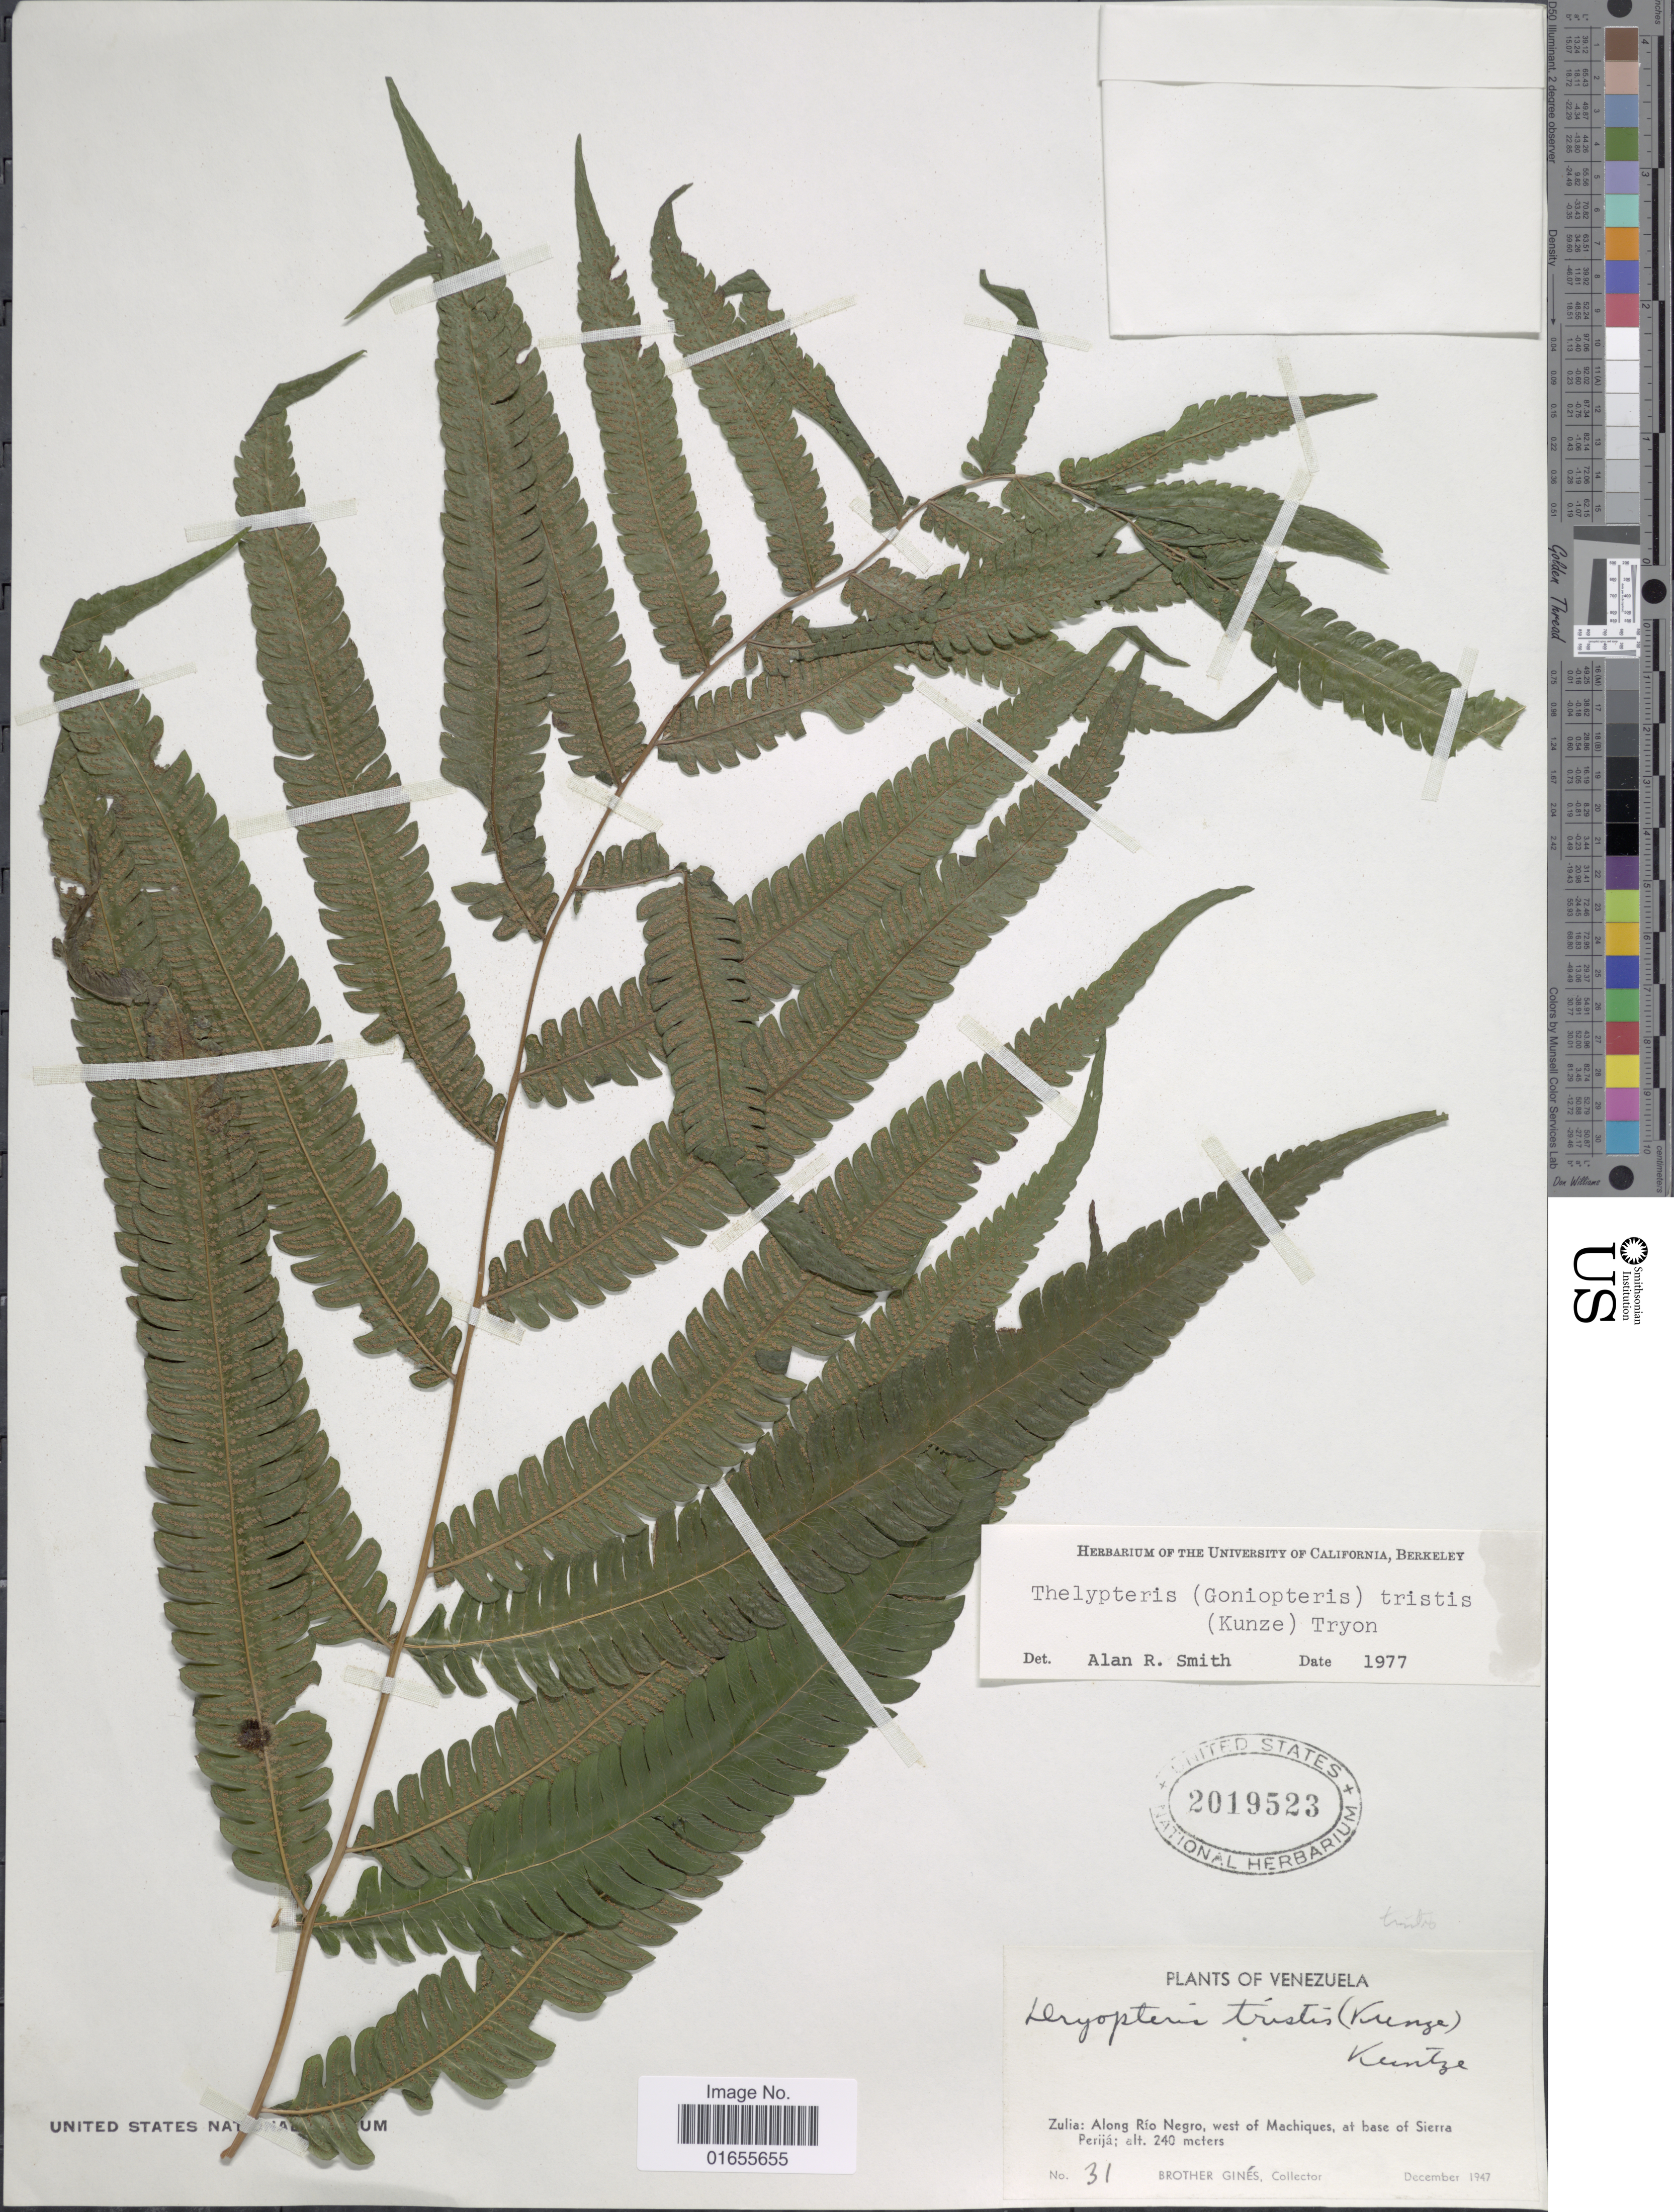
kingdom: Plantae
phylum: Tracheophyta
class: Polypodiopsida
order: Polypodiales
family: Thelypteridaceae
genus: Goniopteris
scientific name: Goniopteris tristis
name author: (Kuntze) Brade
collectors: Bro. Gines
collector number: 31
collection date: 1947-12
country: Venezuela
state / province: Zulia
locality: Along Rio Negro, west of Machiques, at base of Sierra Perija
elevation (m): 240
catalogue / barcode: US 2019523